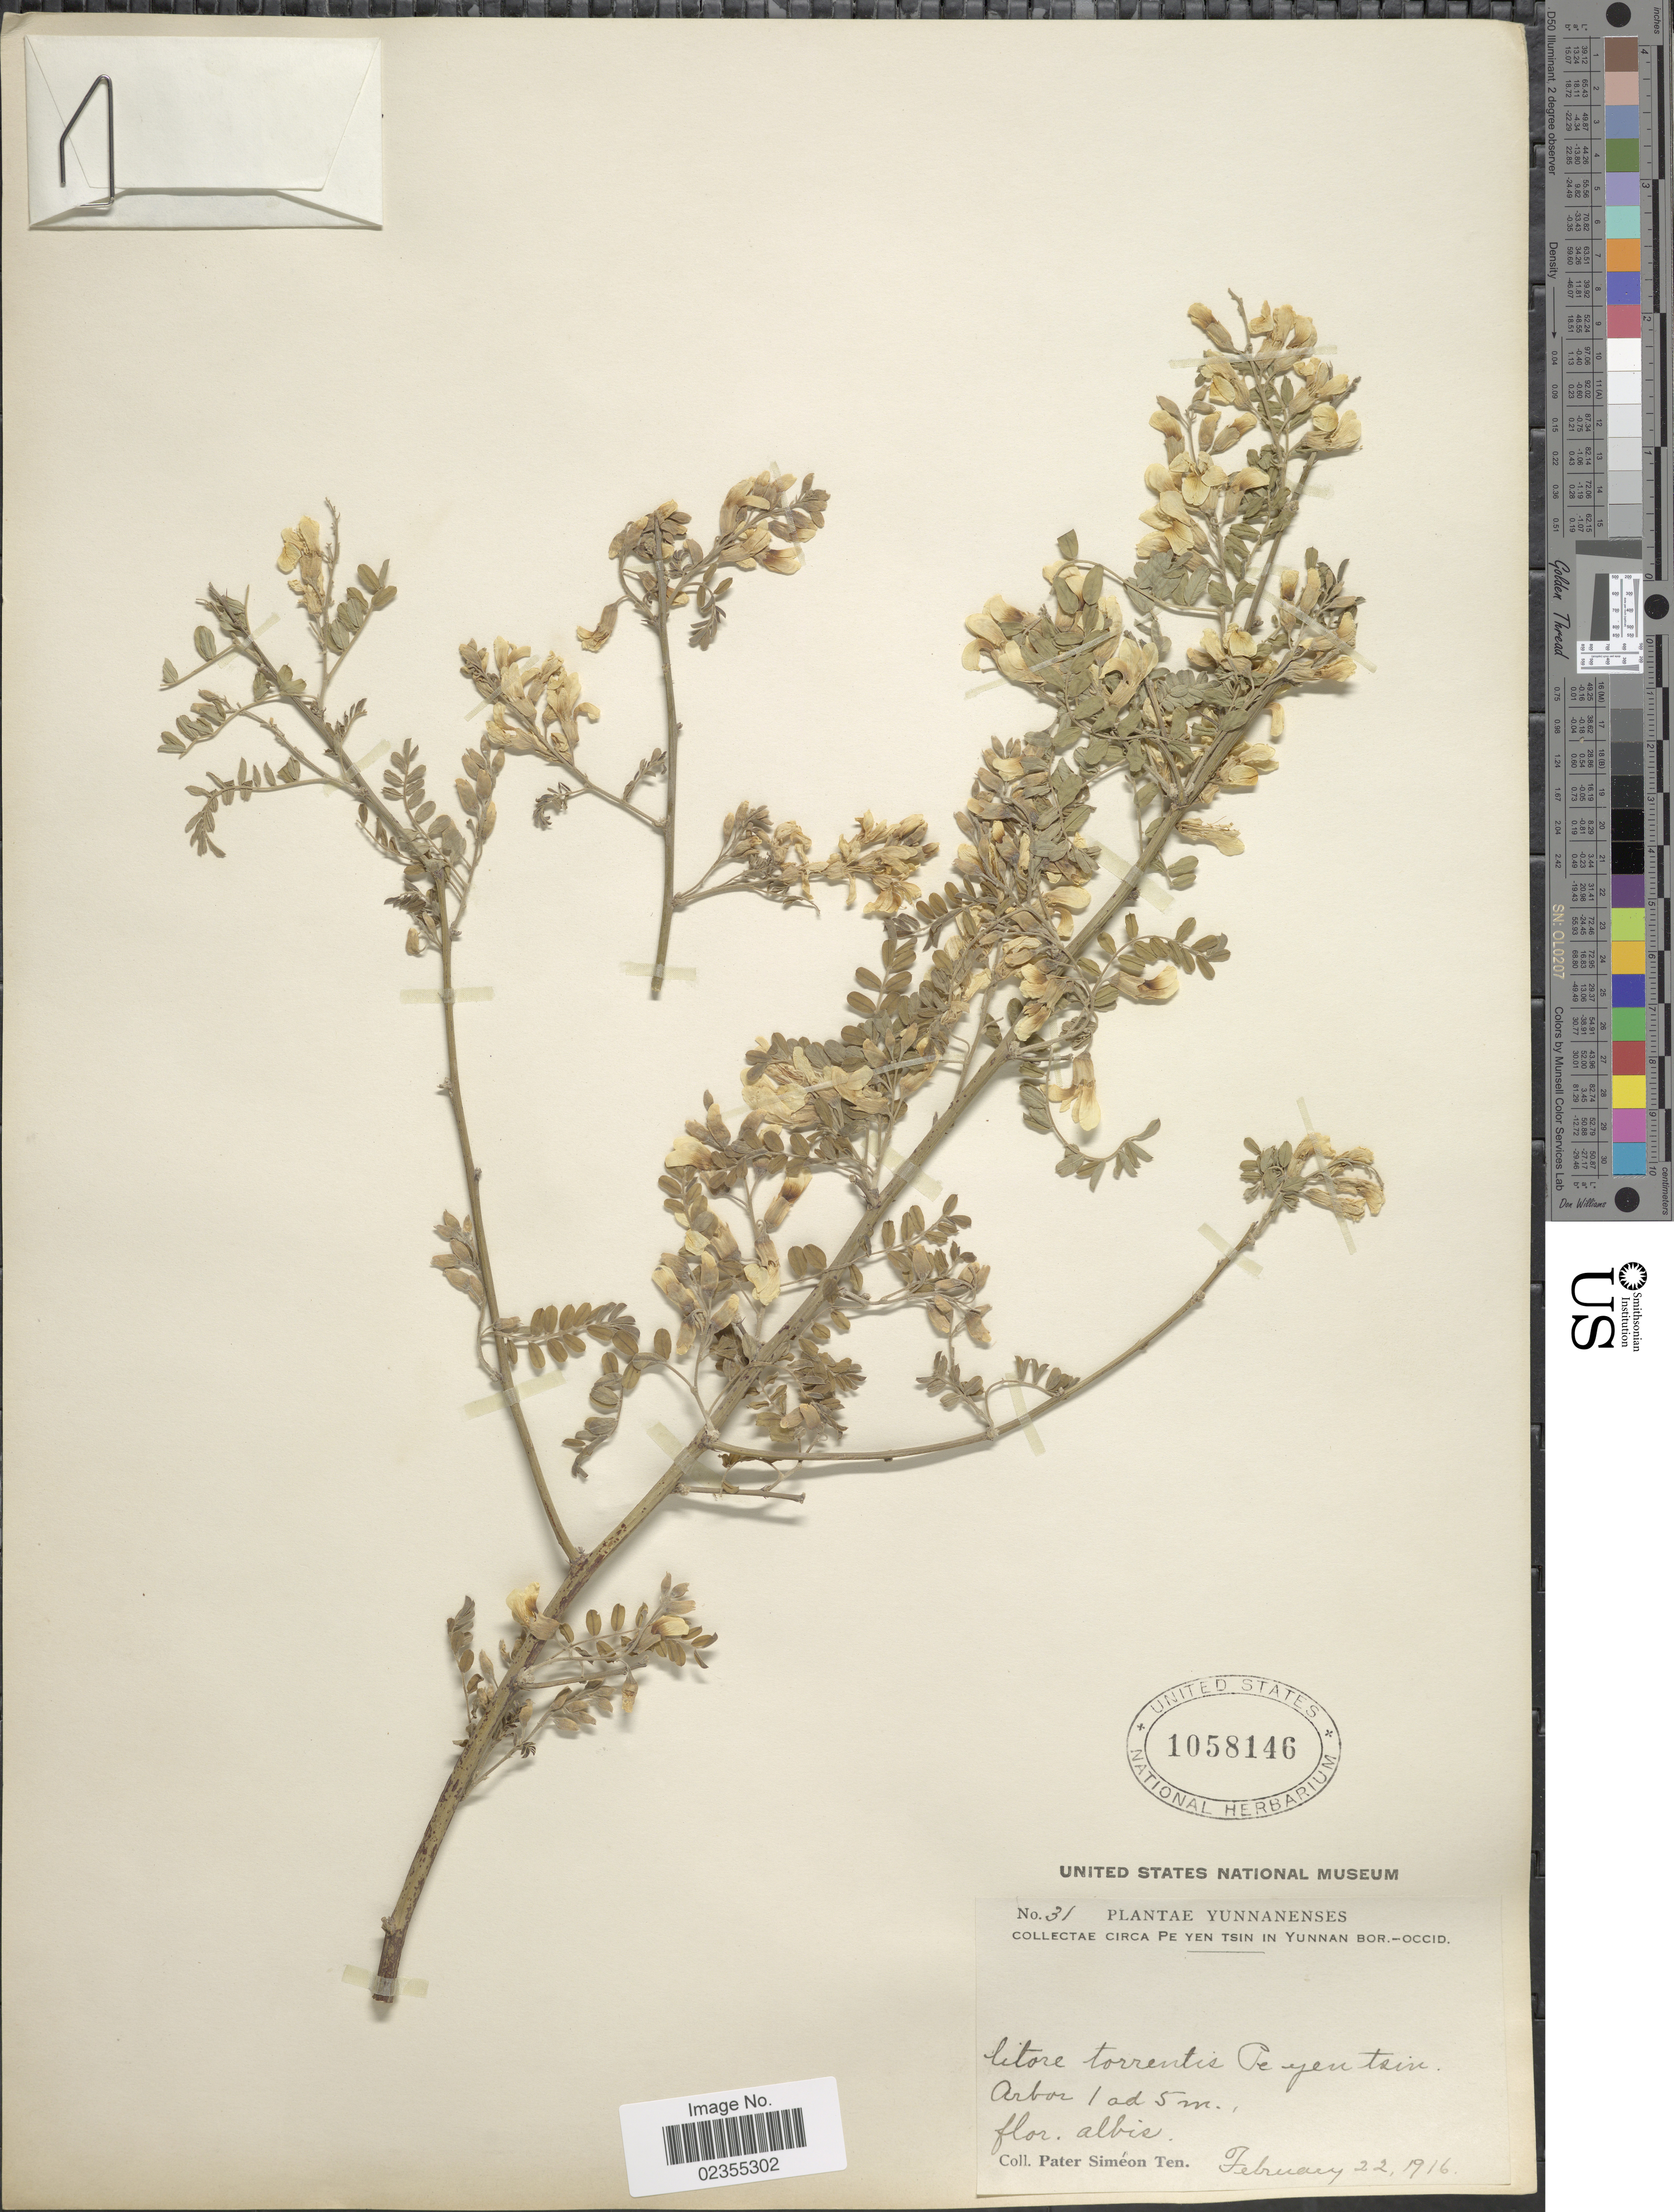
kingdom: Plantae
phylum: Tracheophyta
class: Magnoliopsida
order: Fabales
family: Fabaceae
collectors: P. S. Ten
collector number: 31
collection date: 1916-02-22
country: China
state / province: Yunnan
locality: Yunnanenses. Circa Pe Yen Tsin in Yunnan Bord.-Occid.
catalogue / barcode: US 1058146